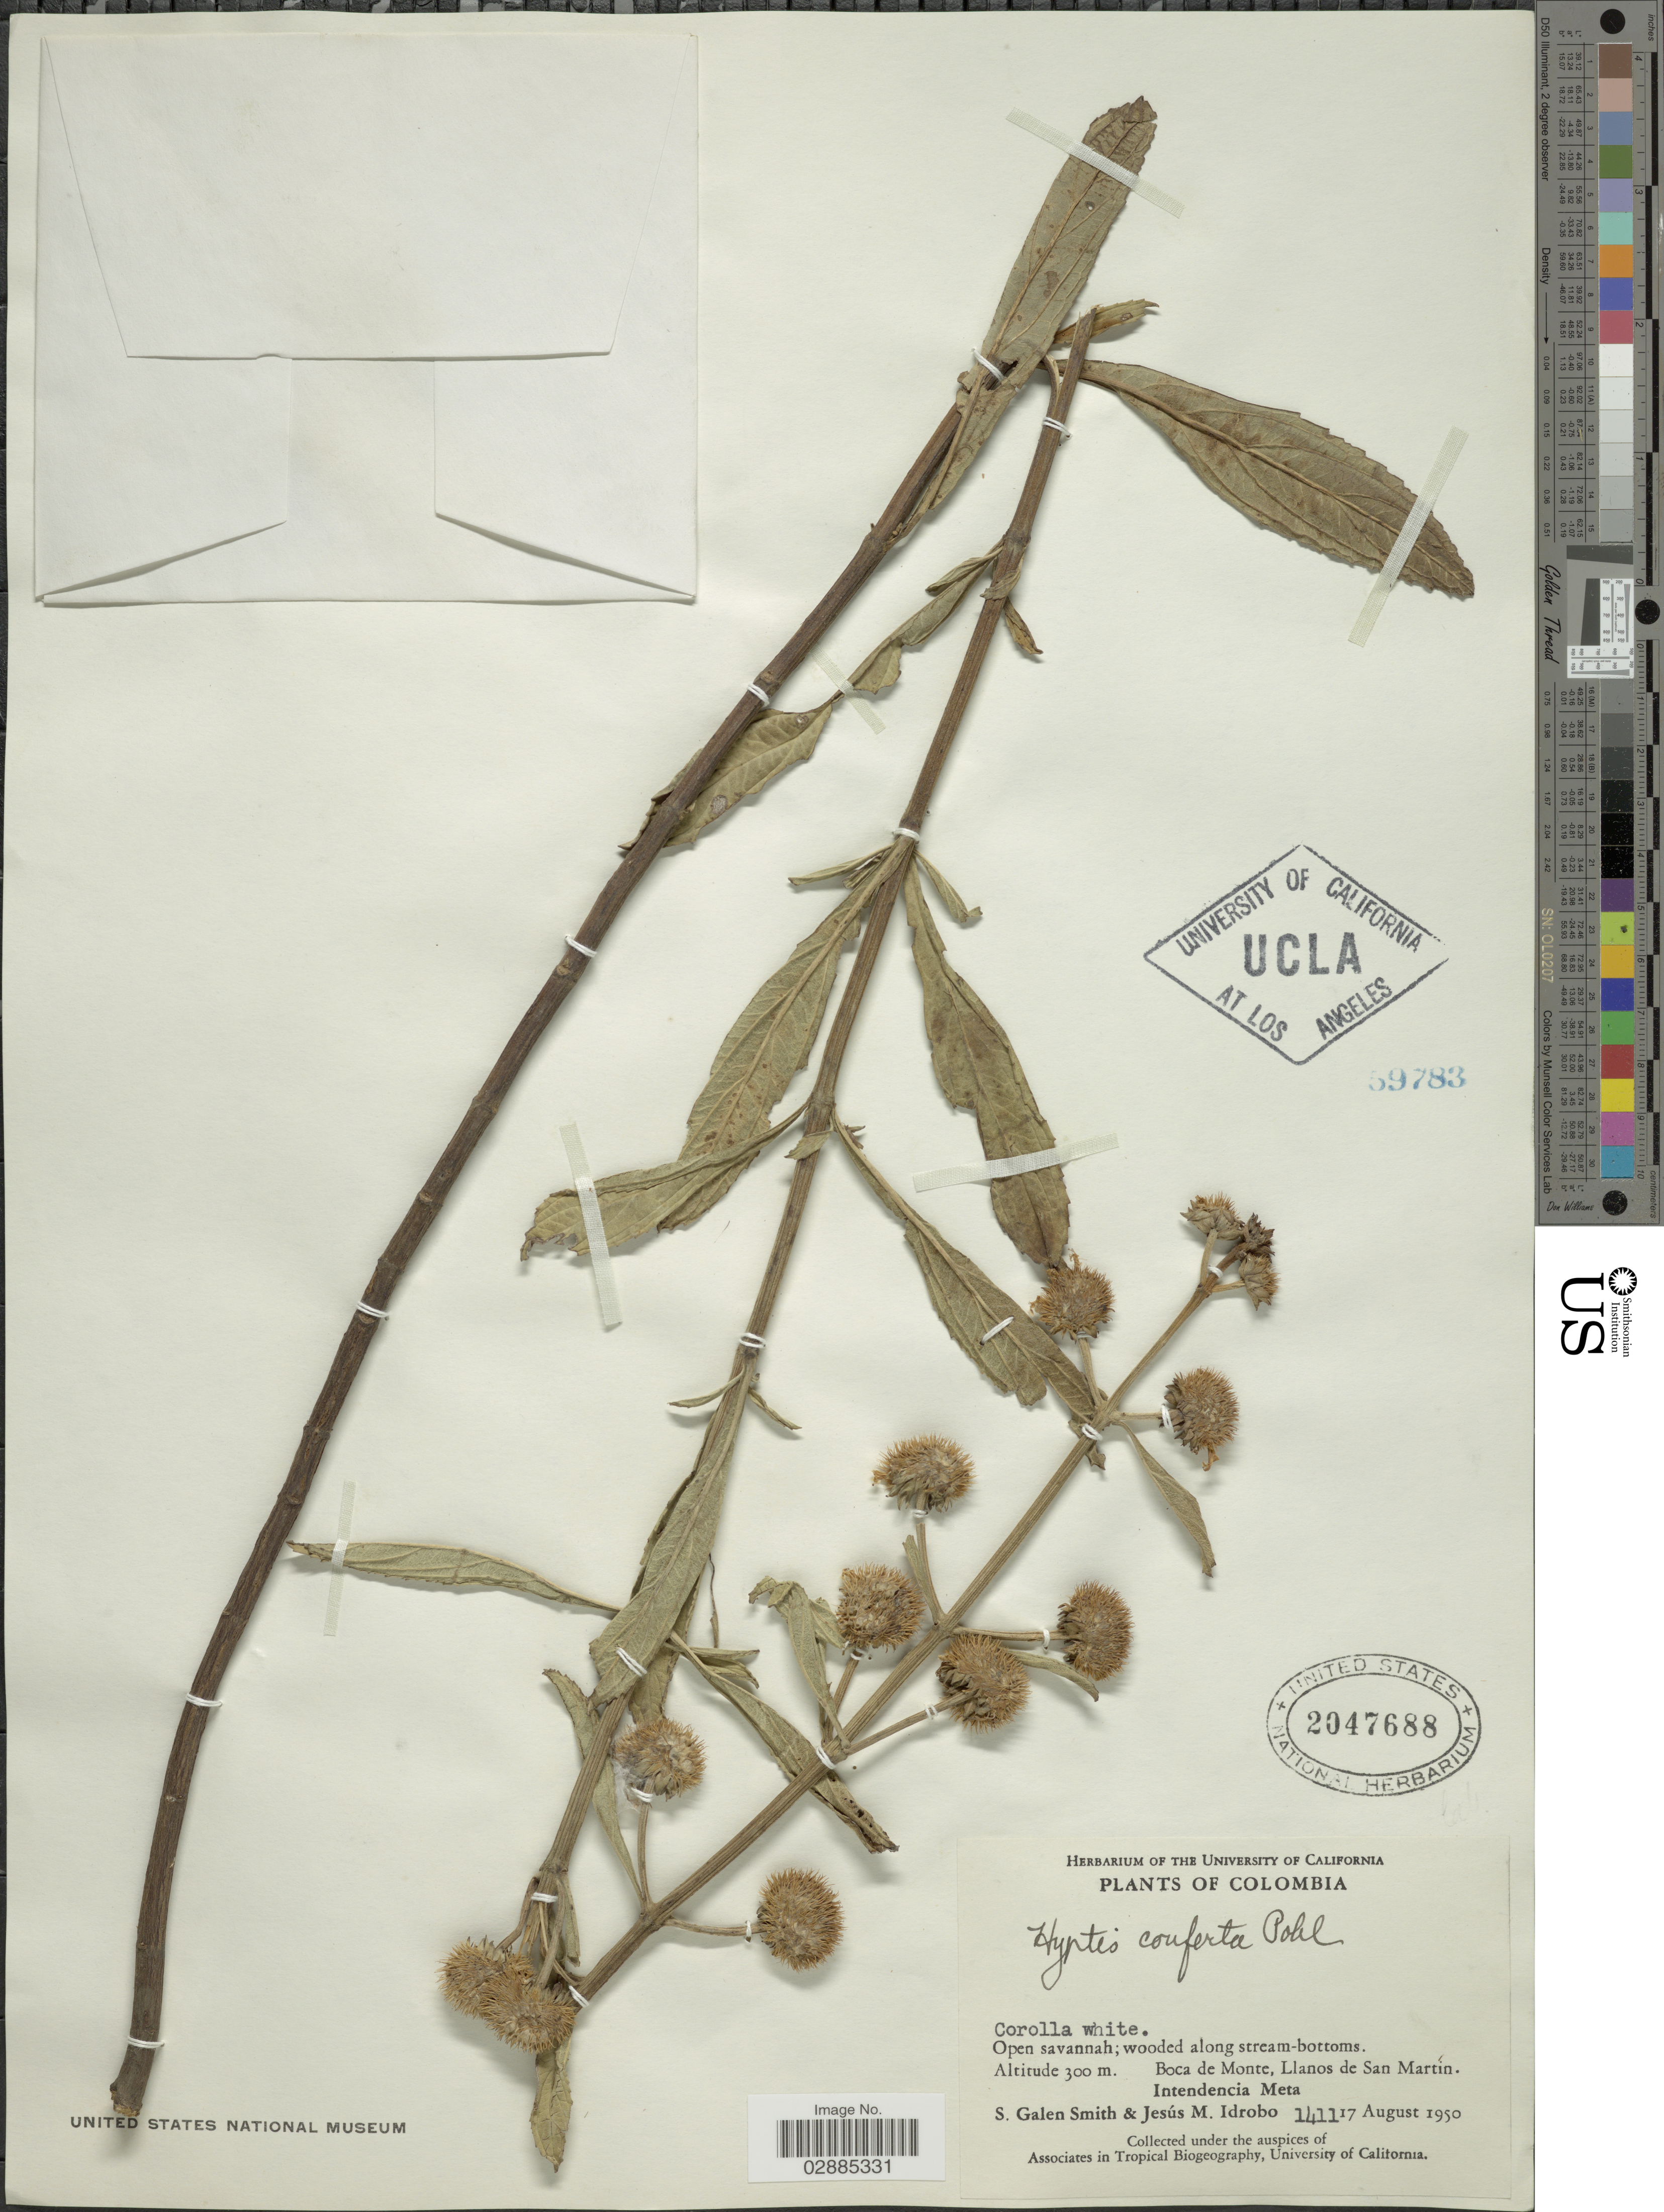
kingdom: Plantae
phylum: Tracheophyta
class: Magnoliopsida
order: Lamiales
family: Lamiaceae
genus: Hyptis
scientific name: Hyptis conferta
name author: Pohl ex Benth.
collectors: S. G. Smith & J. M. Idrobo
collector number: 1411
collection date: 1950-08-17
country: Colombia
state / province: Meta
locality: Boca de Monte, Llanos de San Martín. Intendencia Meta.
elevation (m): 300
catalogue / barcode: US 2047688